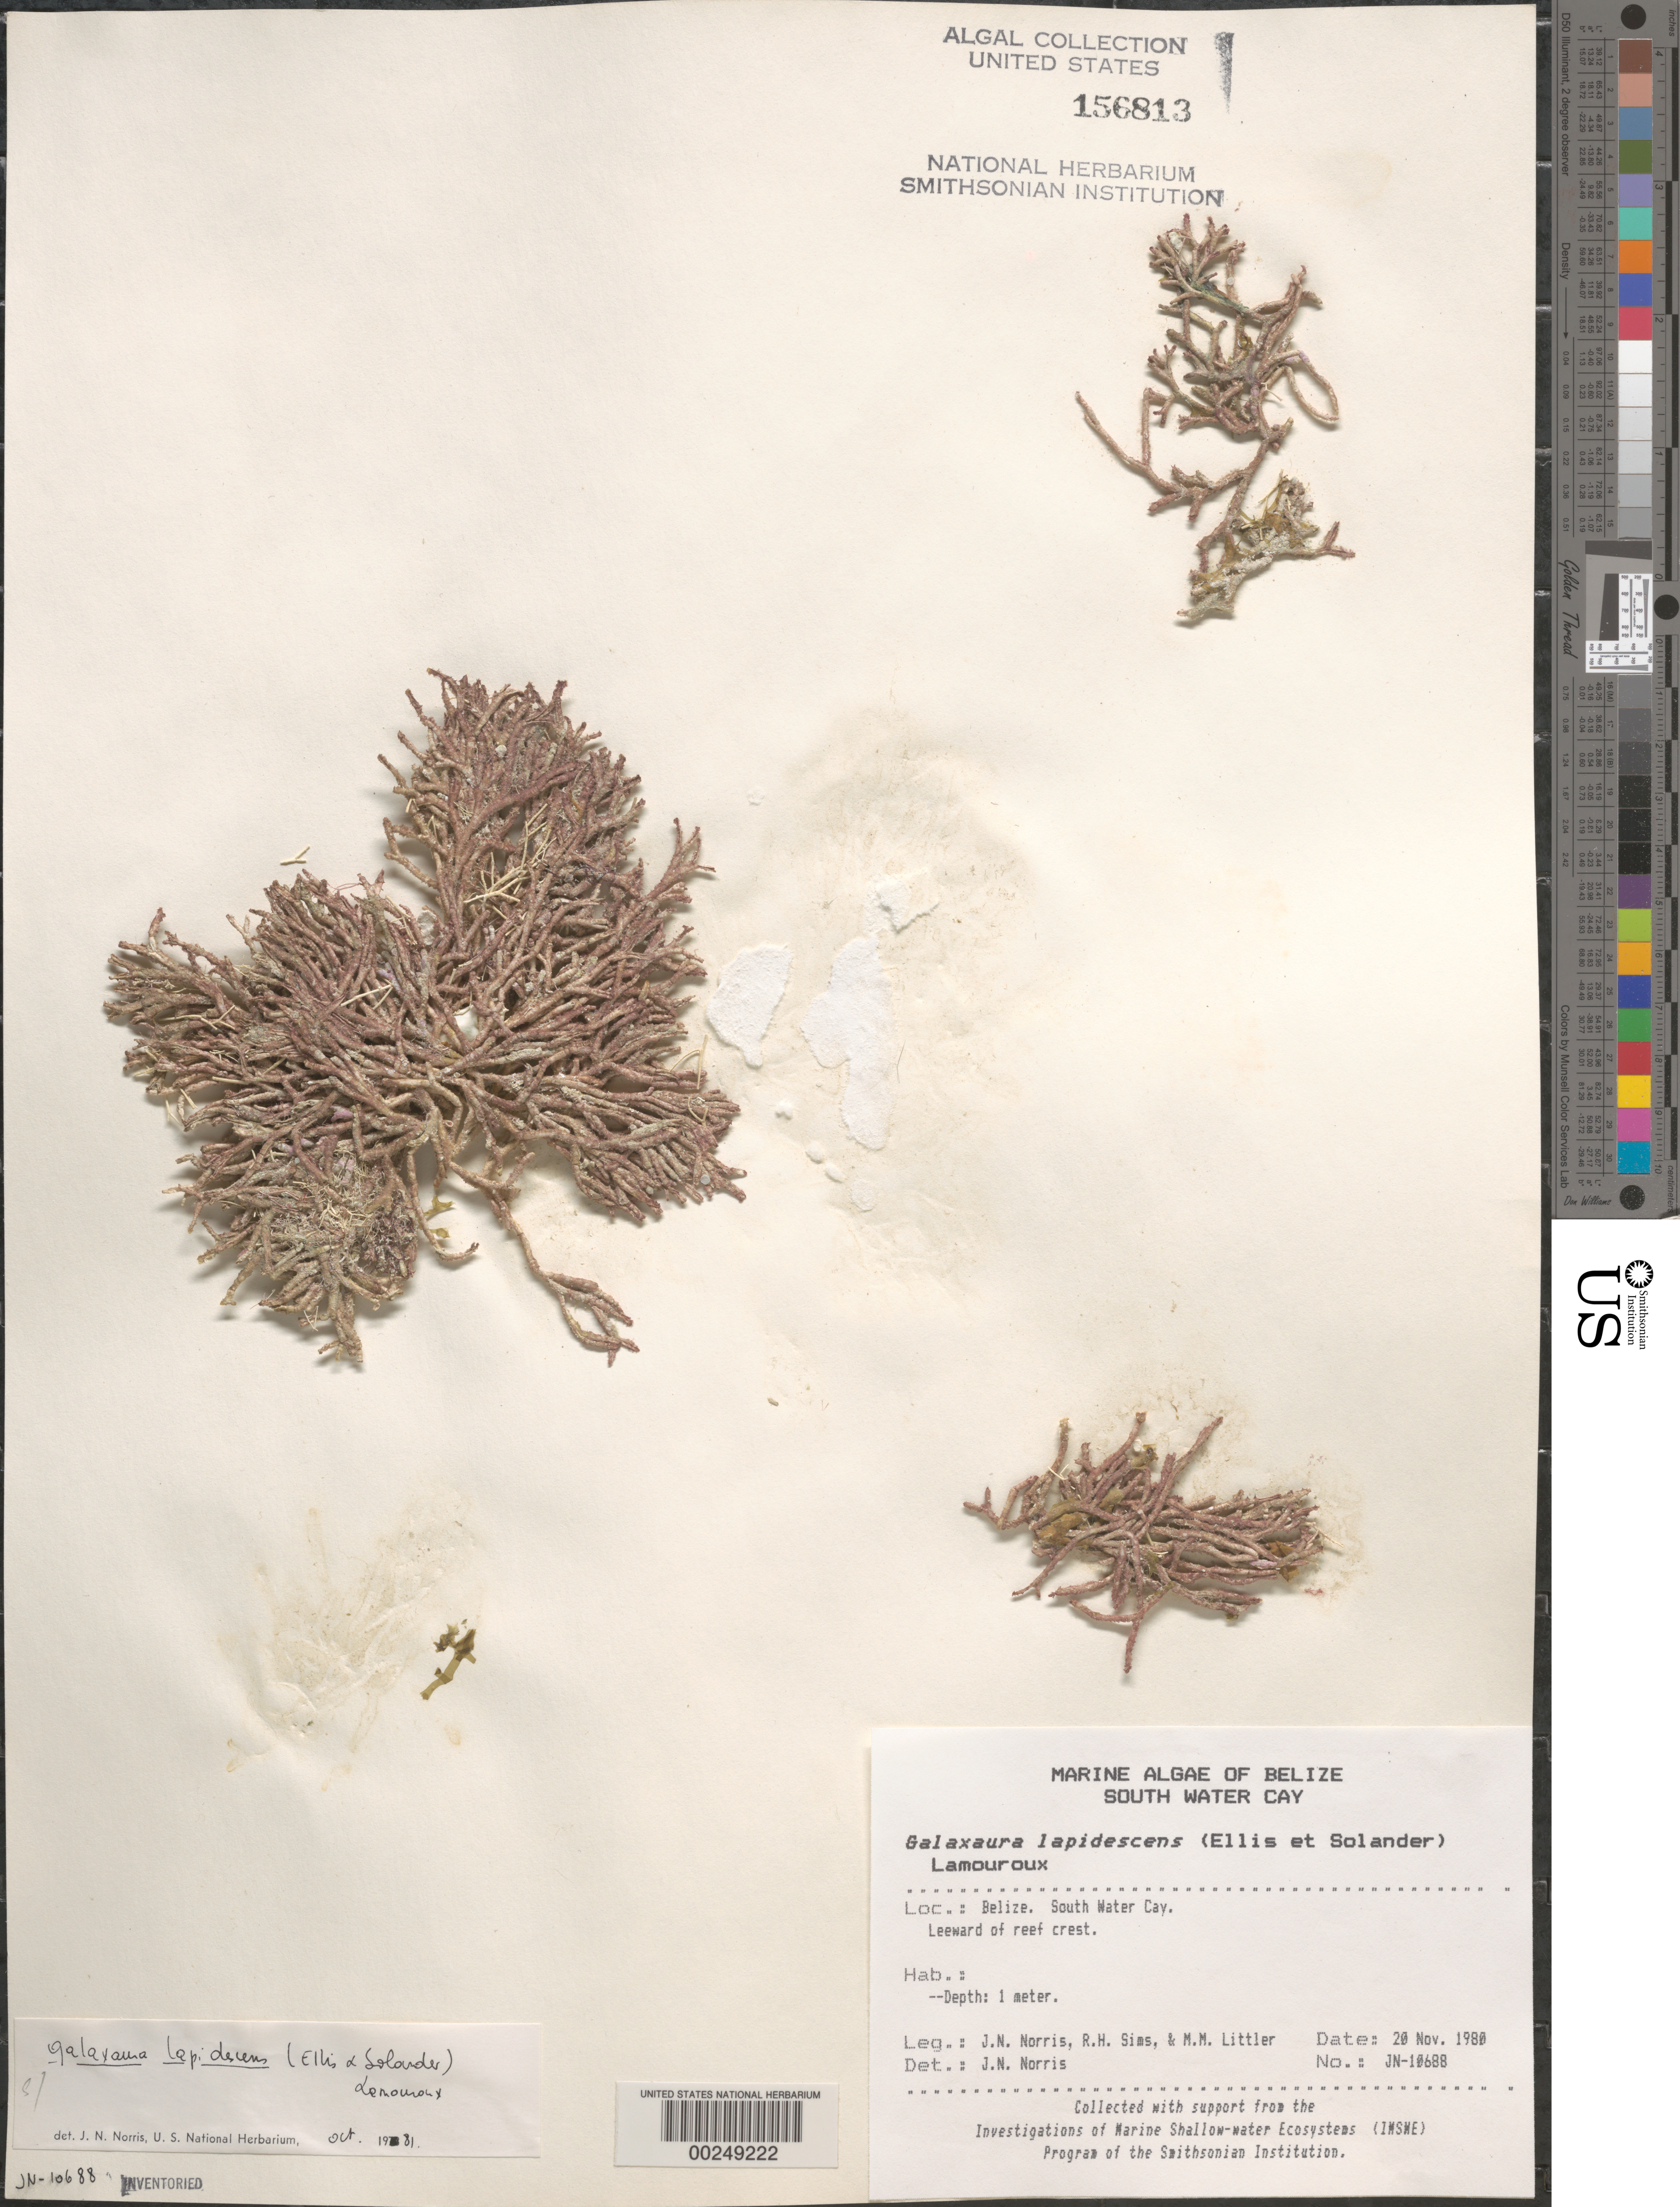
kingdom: Plantae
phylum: Rhodophyta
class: Florideophyceae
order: Nemaliales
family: Galaxauraceae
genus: Galaxaura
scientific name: Galaxaura rugosa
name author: (Ellis & Sol.) J.V.Lamouroux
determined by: Algae name updating Project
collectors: J. N. Norris, R. H. Sims & M. M. Littler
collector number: JN-10688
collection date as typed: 20 Nov 1980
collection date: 1980-11-20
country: Belize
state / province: Stann Creek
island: South Water Cay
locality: Leeward of reef crest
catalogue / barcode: US 156813